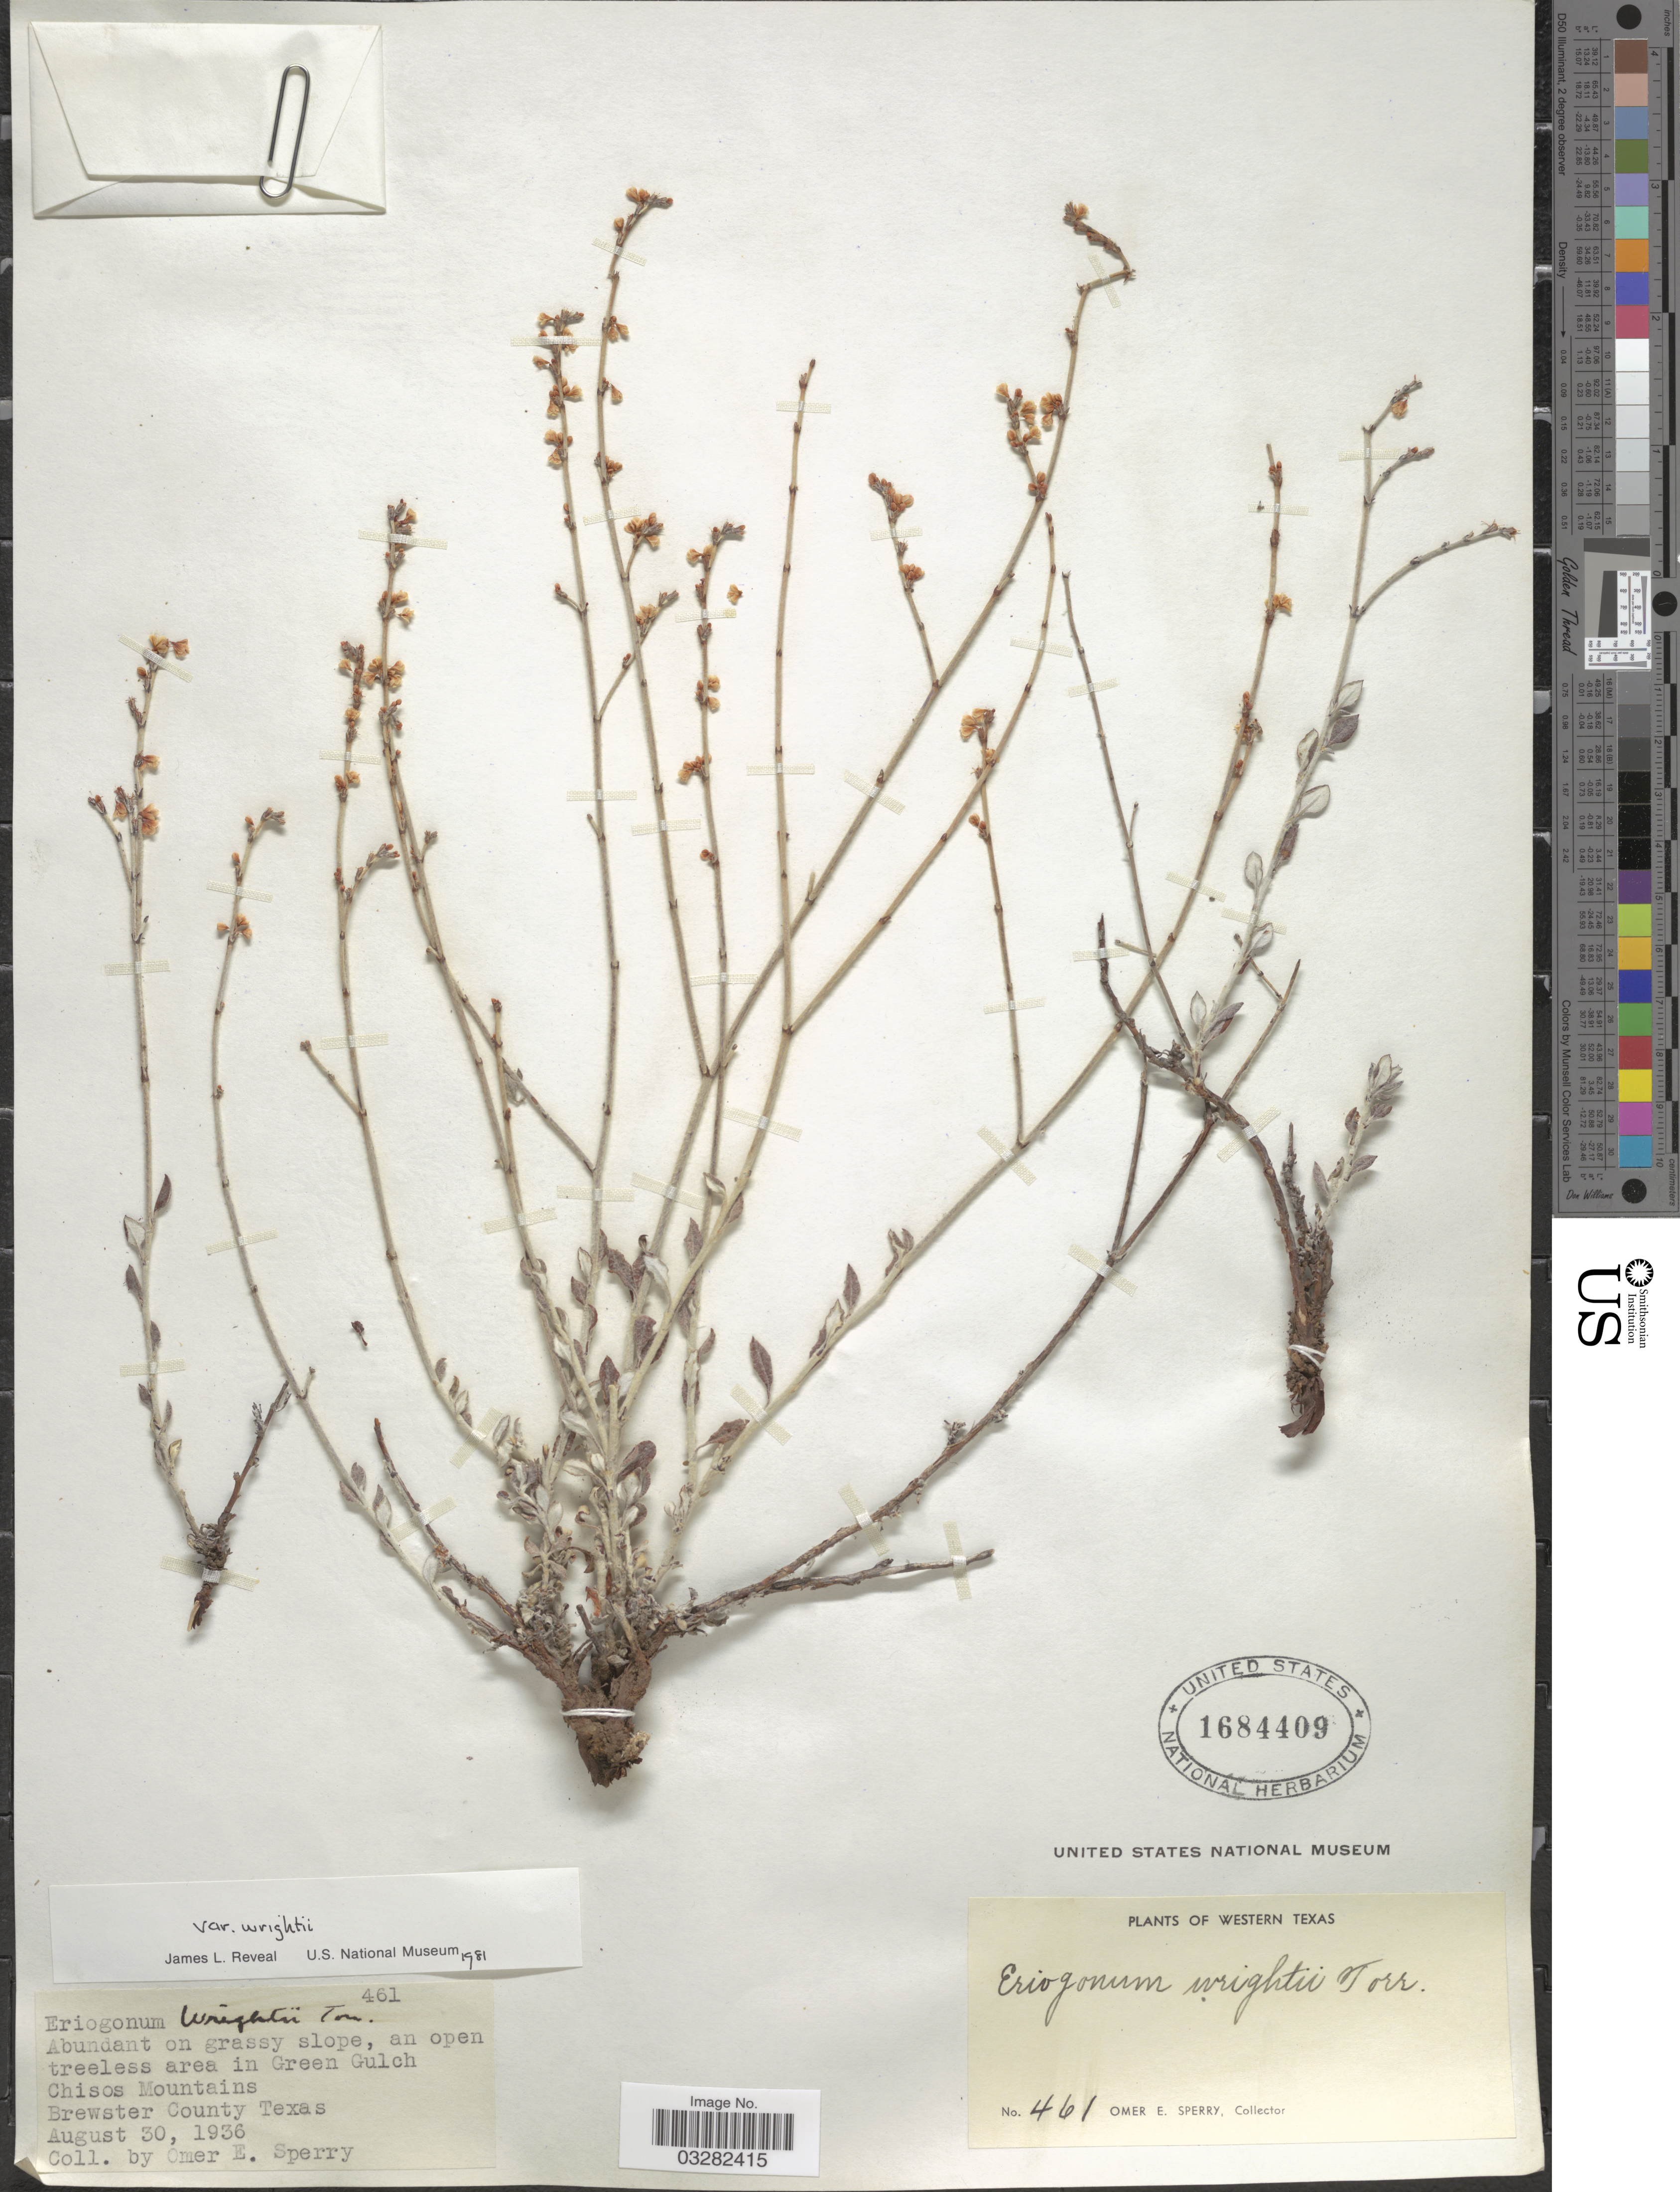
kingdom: Plantae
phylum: Tracheophyta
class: Magnoliopsida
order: Caryophyllales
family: Polygonaceae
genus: Eriogonum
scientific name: Eriogonum wrightii var. wrightii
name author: Torr. ex Benth.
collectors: O. E. Sperry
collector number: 461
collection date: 1936-08-30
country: United States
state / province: Texas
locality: An open treeless area in Green Gulch, Chisos Mountains, Brewster County.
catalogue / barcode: US 1684409